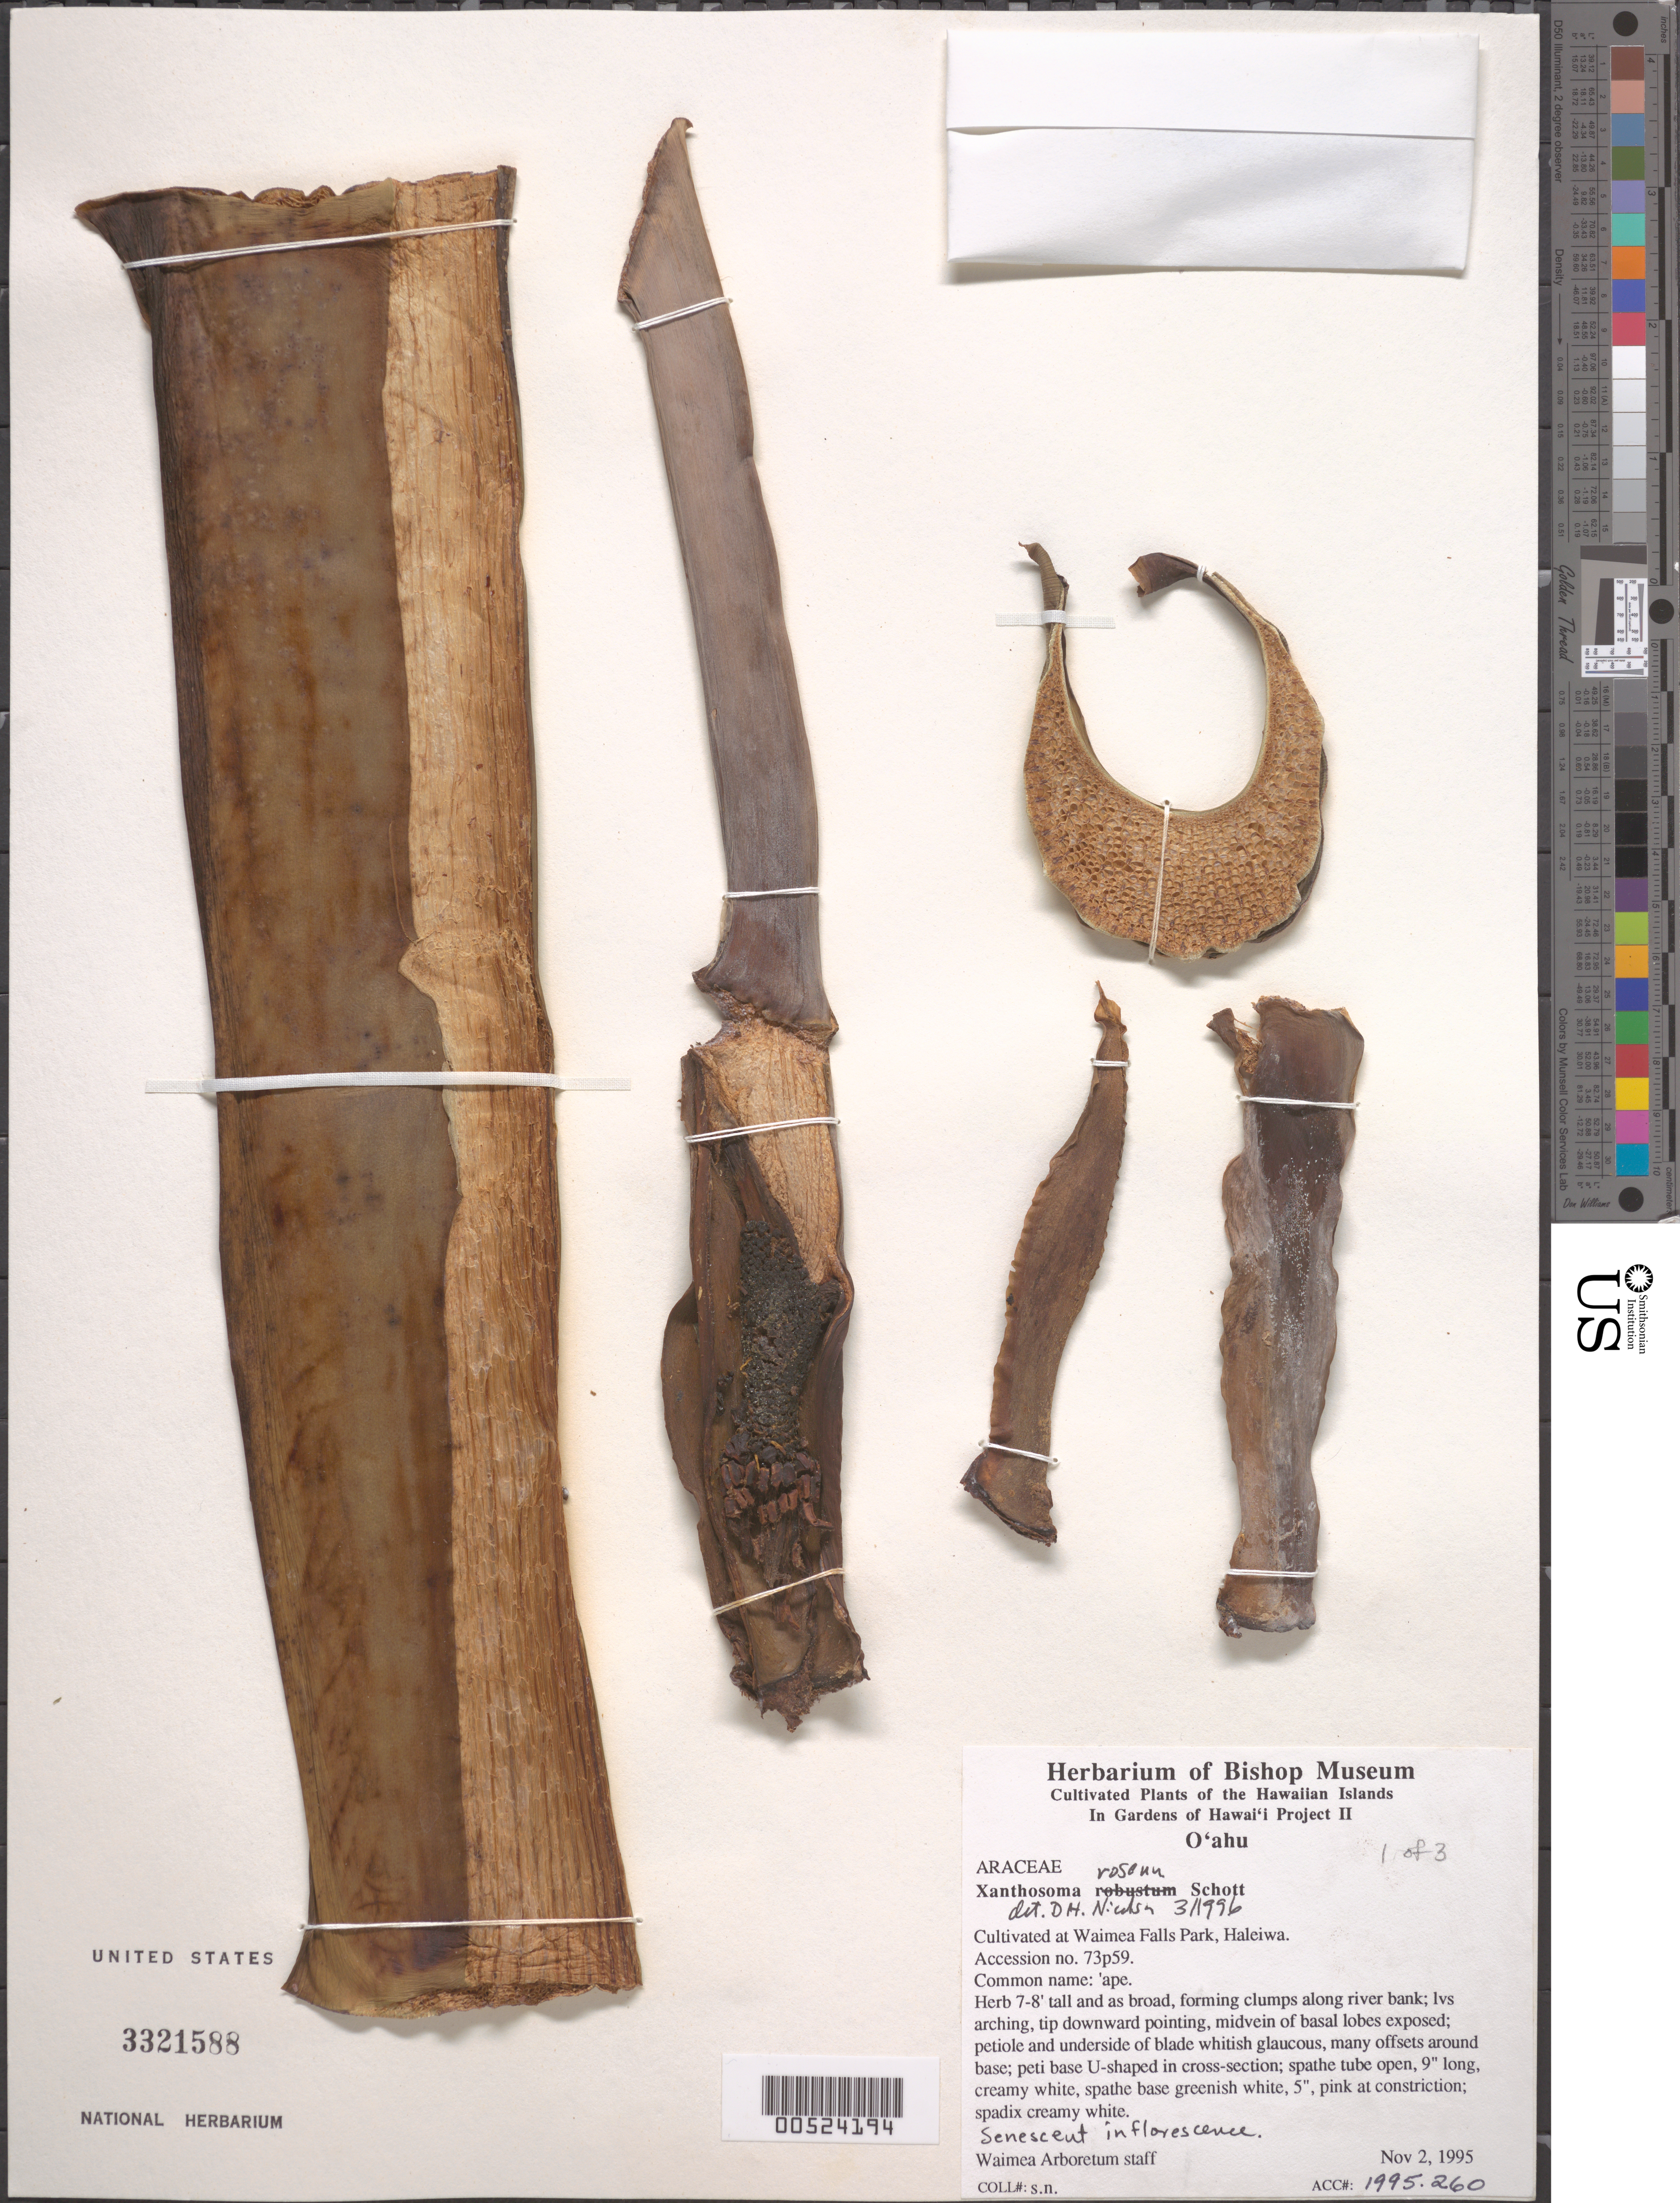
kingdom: Plantae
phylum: Tracheophyta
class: Liliopsida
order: Alismatales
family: Araceae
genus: Xanthosoma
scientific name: Xanthosoma robustum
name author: Schott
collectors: Waimea Arboretum Staff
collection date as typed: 2 Nov 1995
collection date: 1995-11-02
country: United States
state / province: Hawaii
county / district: Honolulu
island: Oahu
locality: Waimea Falls Park, Haleiwa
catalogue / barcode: US 3321588